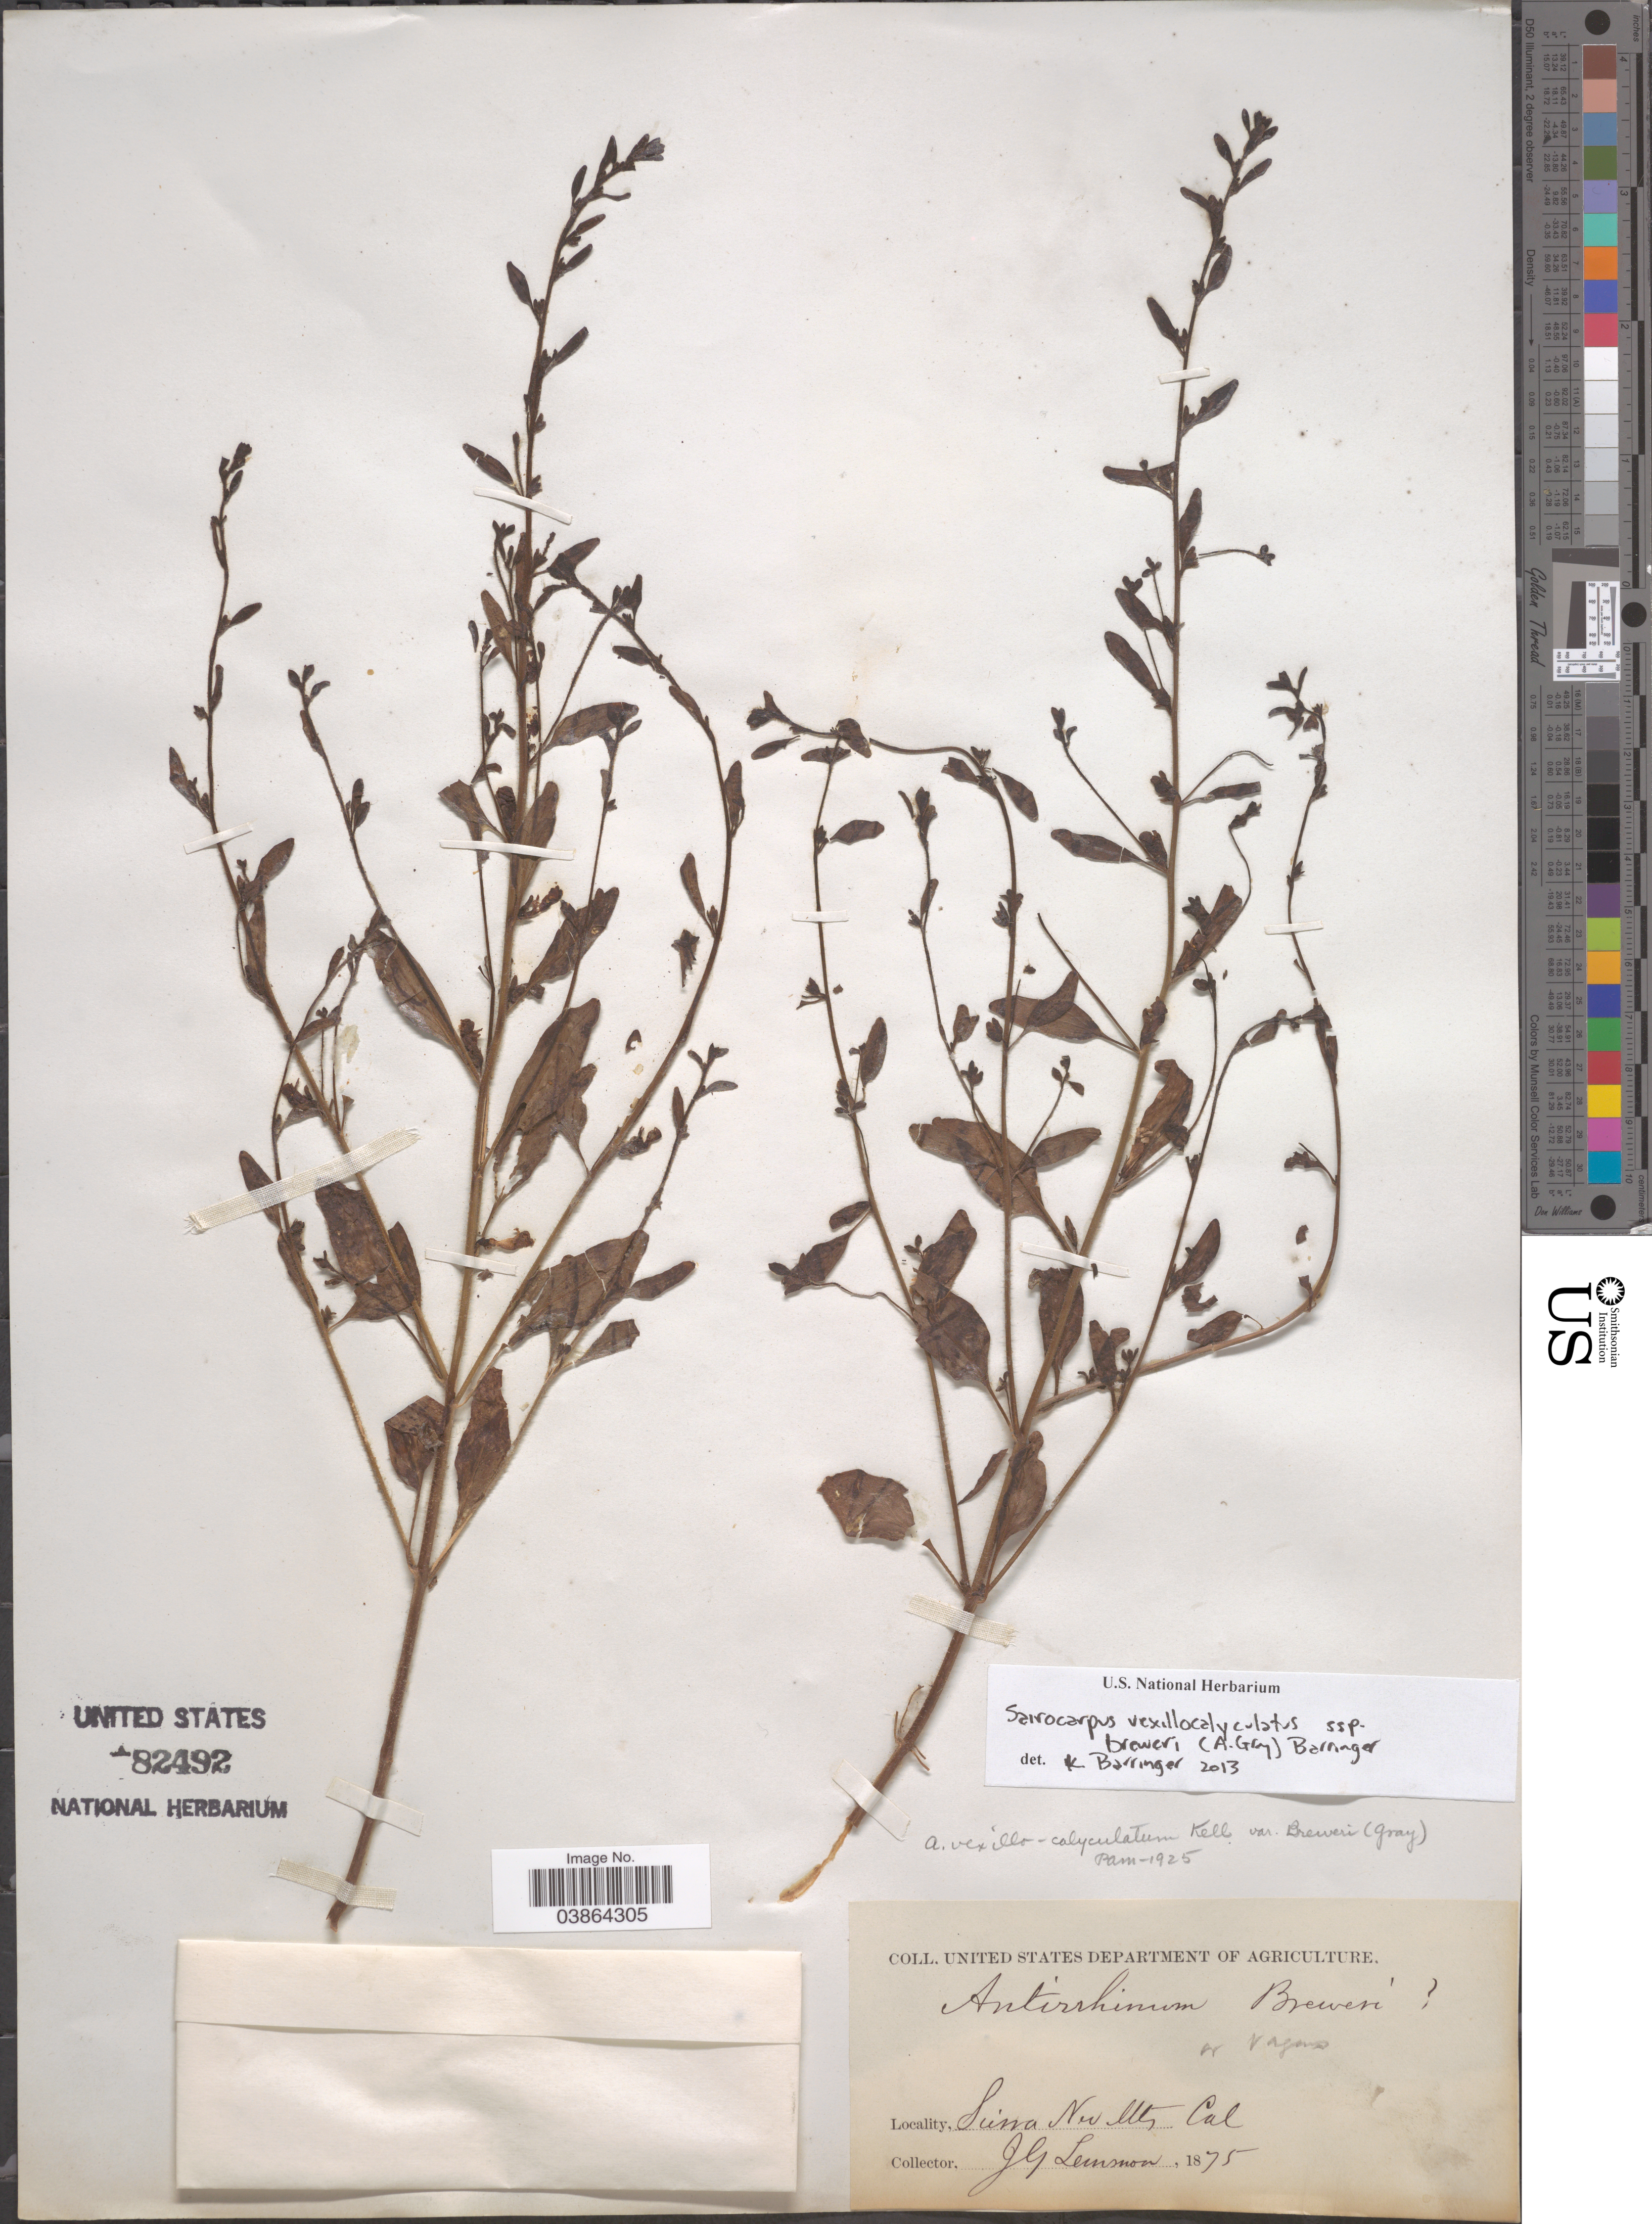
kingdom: Plantae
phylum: Tracheophyta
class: Magnoliopsida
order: Lamiales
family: Plantaginaceae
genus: Sairocarpus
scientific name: Sairocarpus vexillocalyculatus subsp. breweri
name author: (A. Gray) Barringer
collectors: J. Lemmon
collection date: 1875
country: United States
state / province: California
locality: Sierra Nev Mts.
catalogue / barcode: US 82492